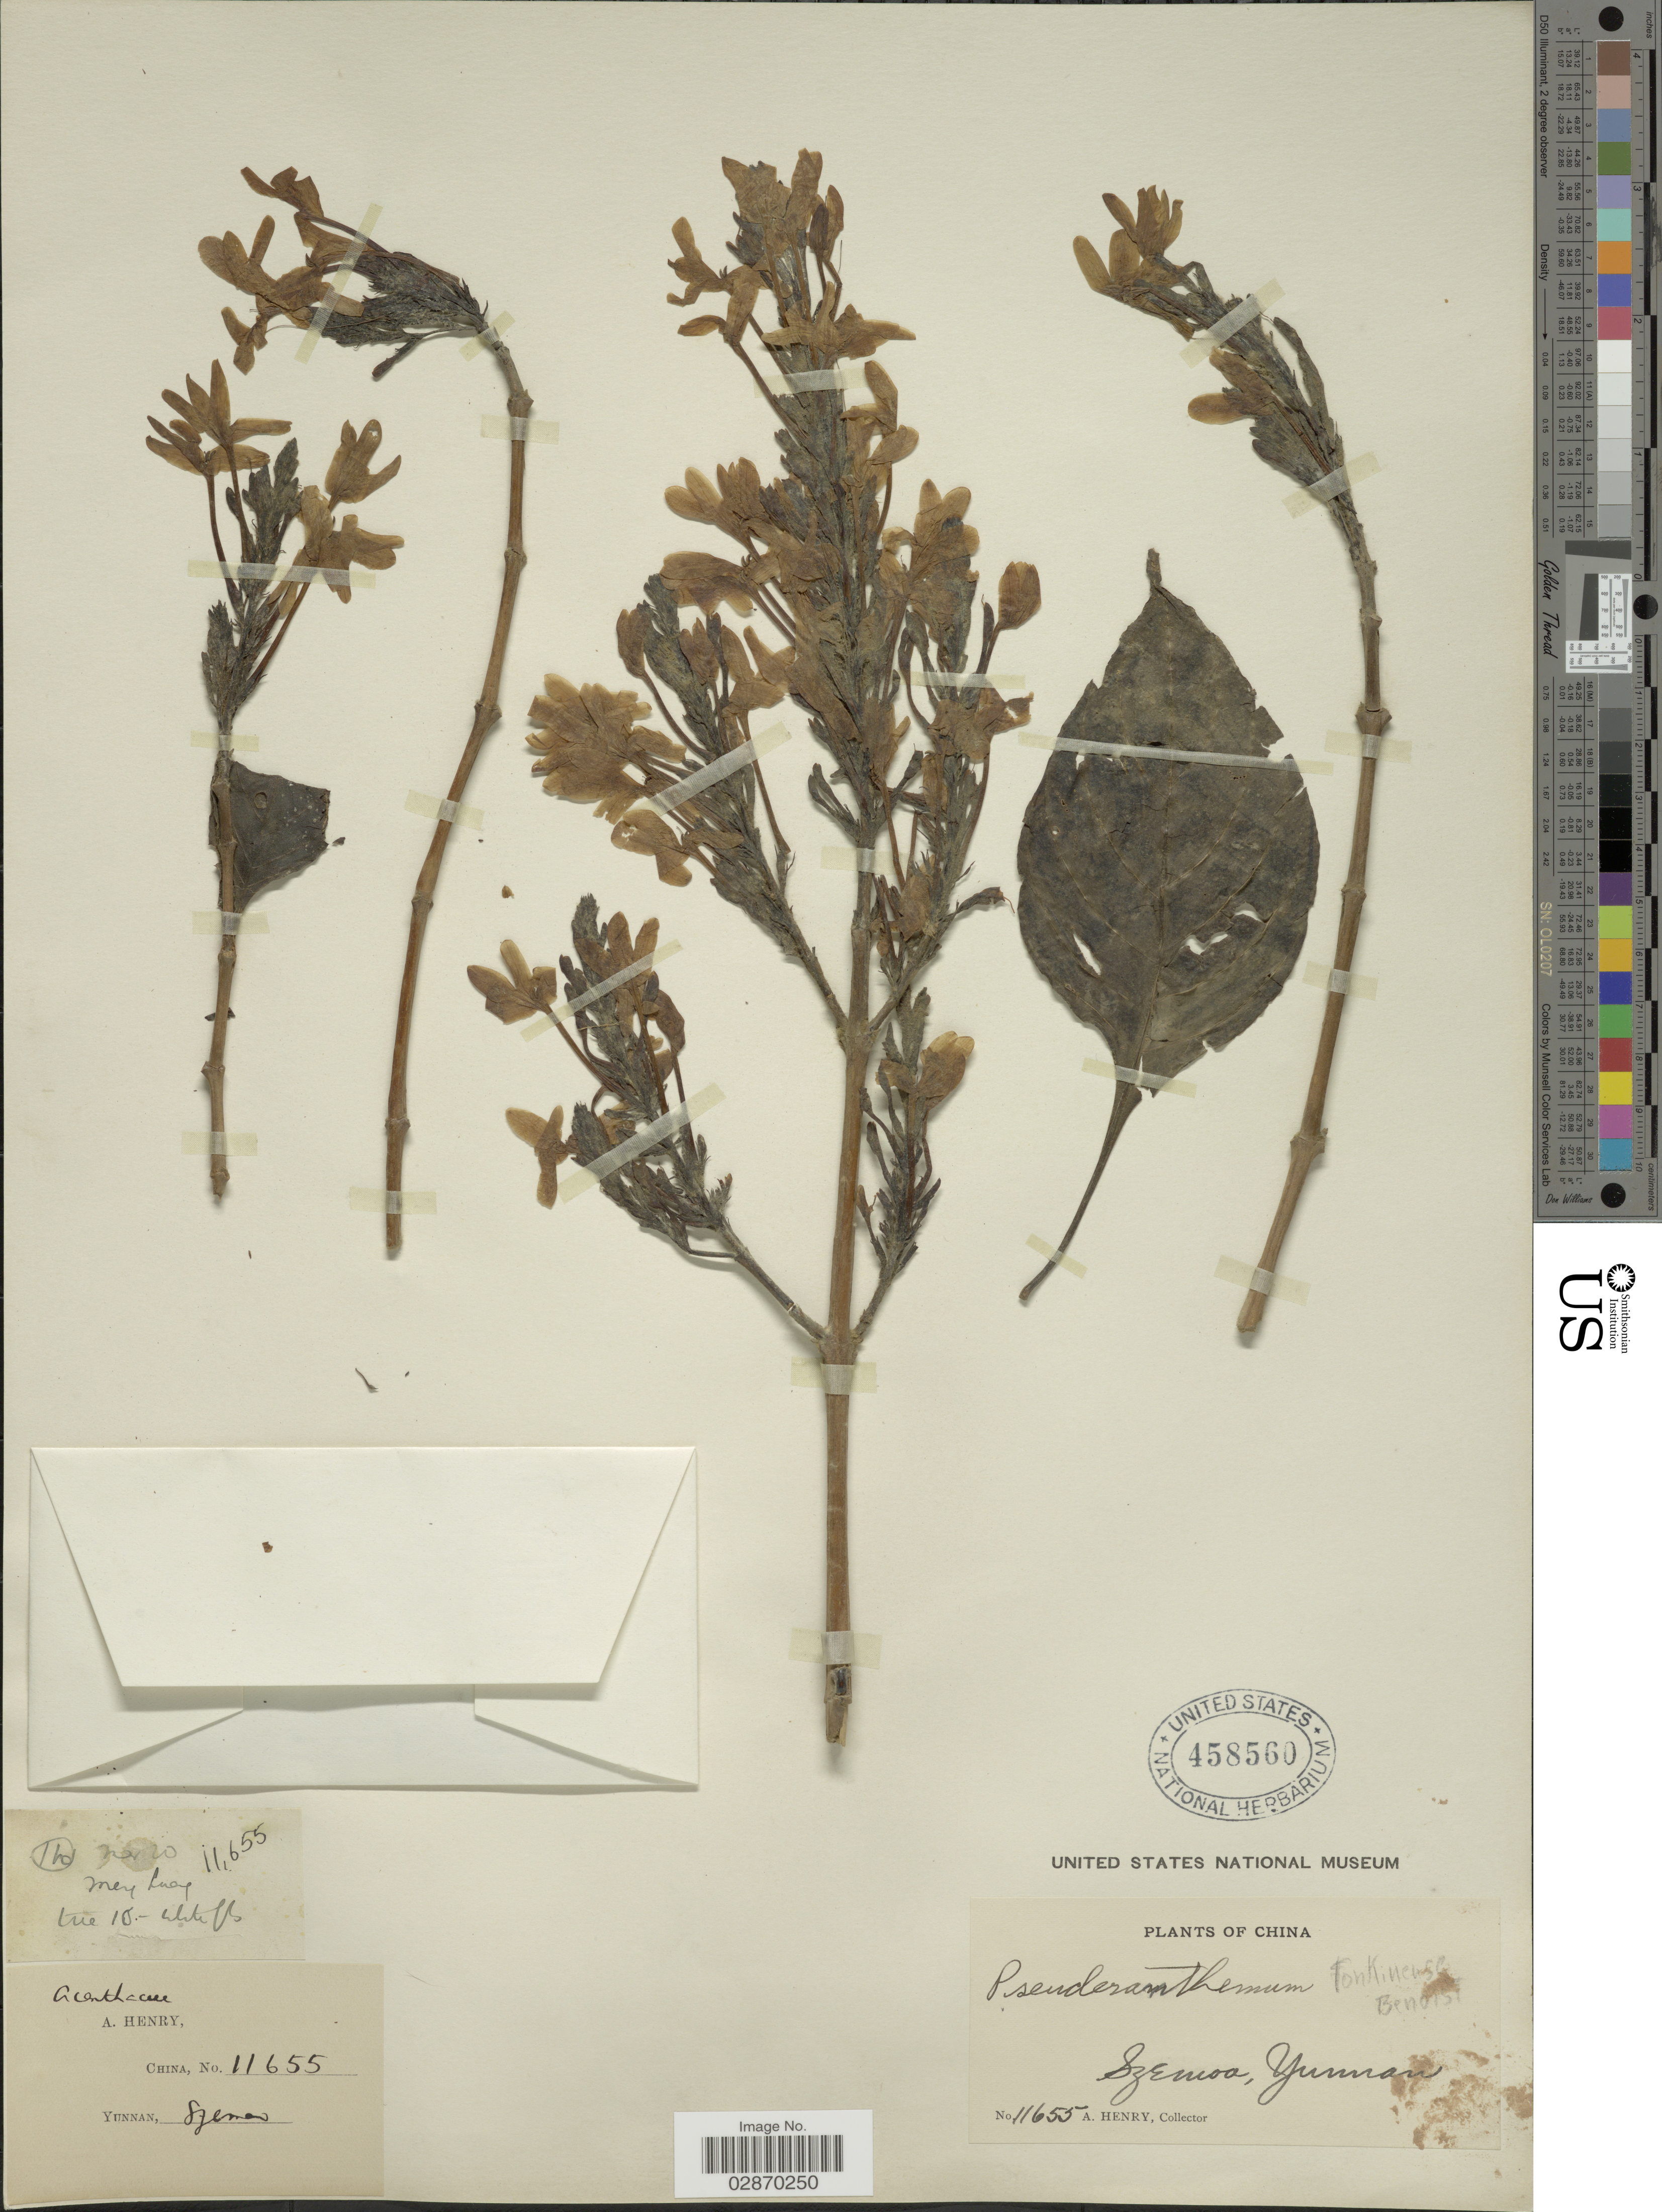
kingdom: Plantae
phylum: Tracheophyta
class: Magnoliopsida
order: Lamiales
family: Acanthaceae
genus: Pseuderanthemum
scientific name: Pseuderanthemum tonkinense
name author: Benoist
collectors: A. Henry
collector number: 11655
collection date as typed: Transcribed d/m/y: /11/20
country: China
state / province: Yunnan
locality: Szemoa.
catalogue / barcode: US 458560